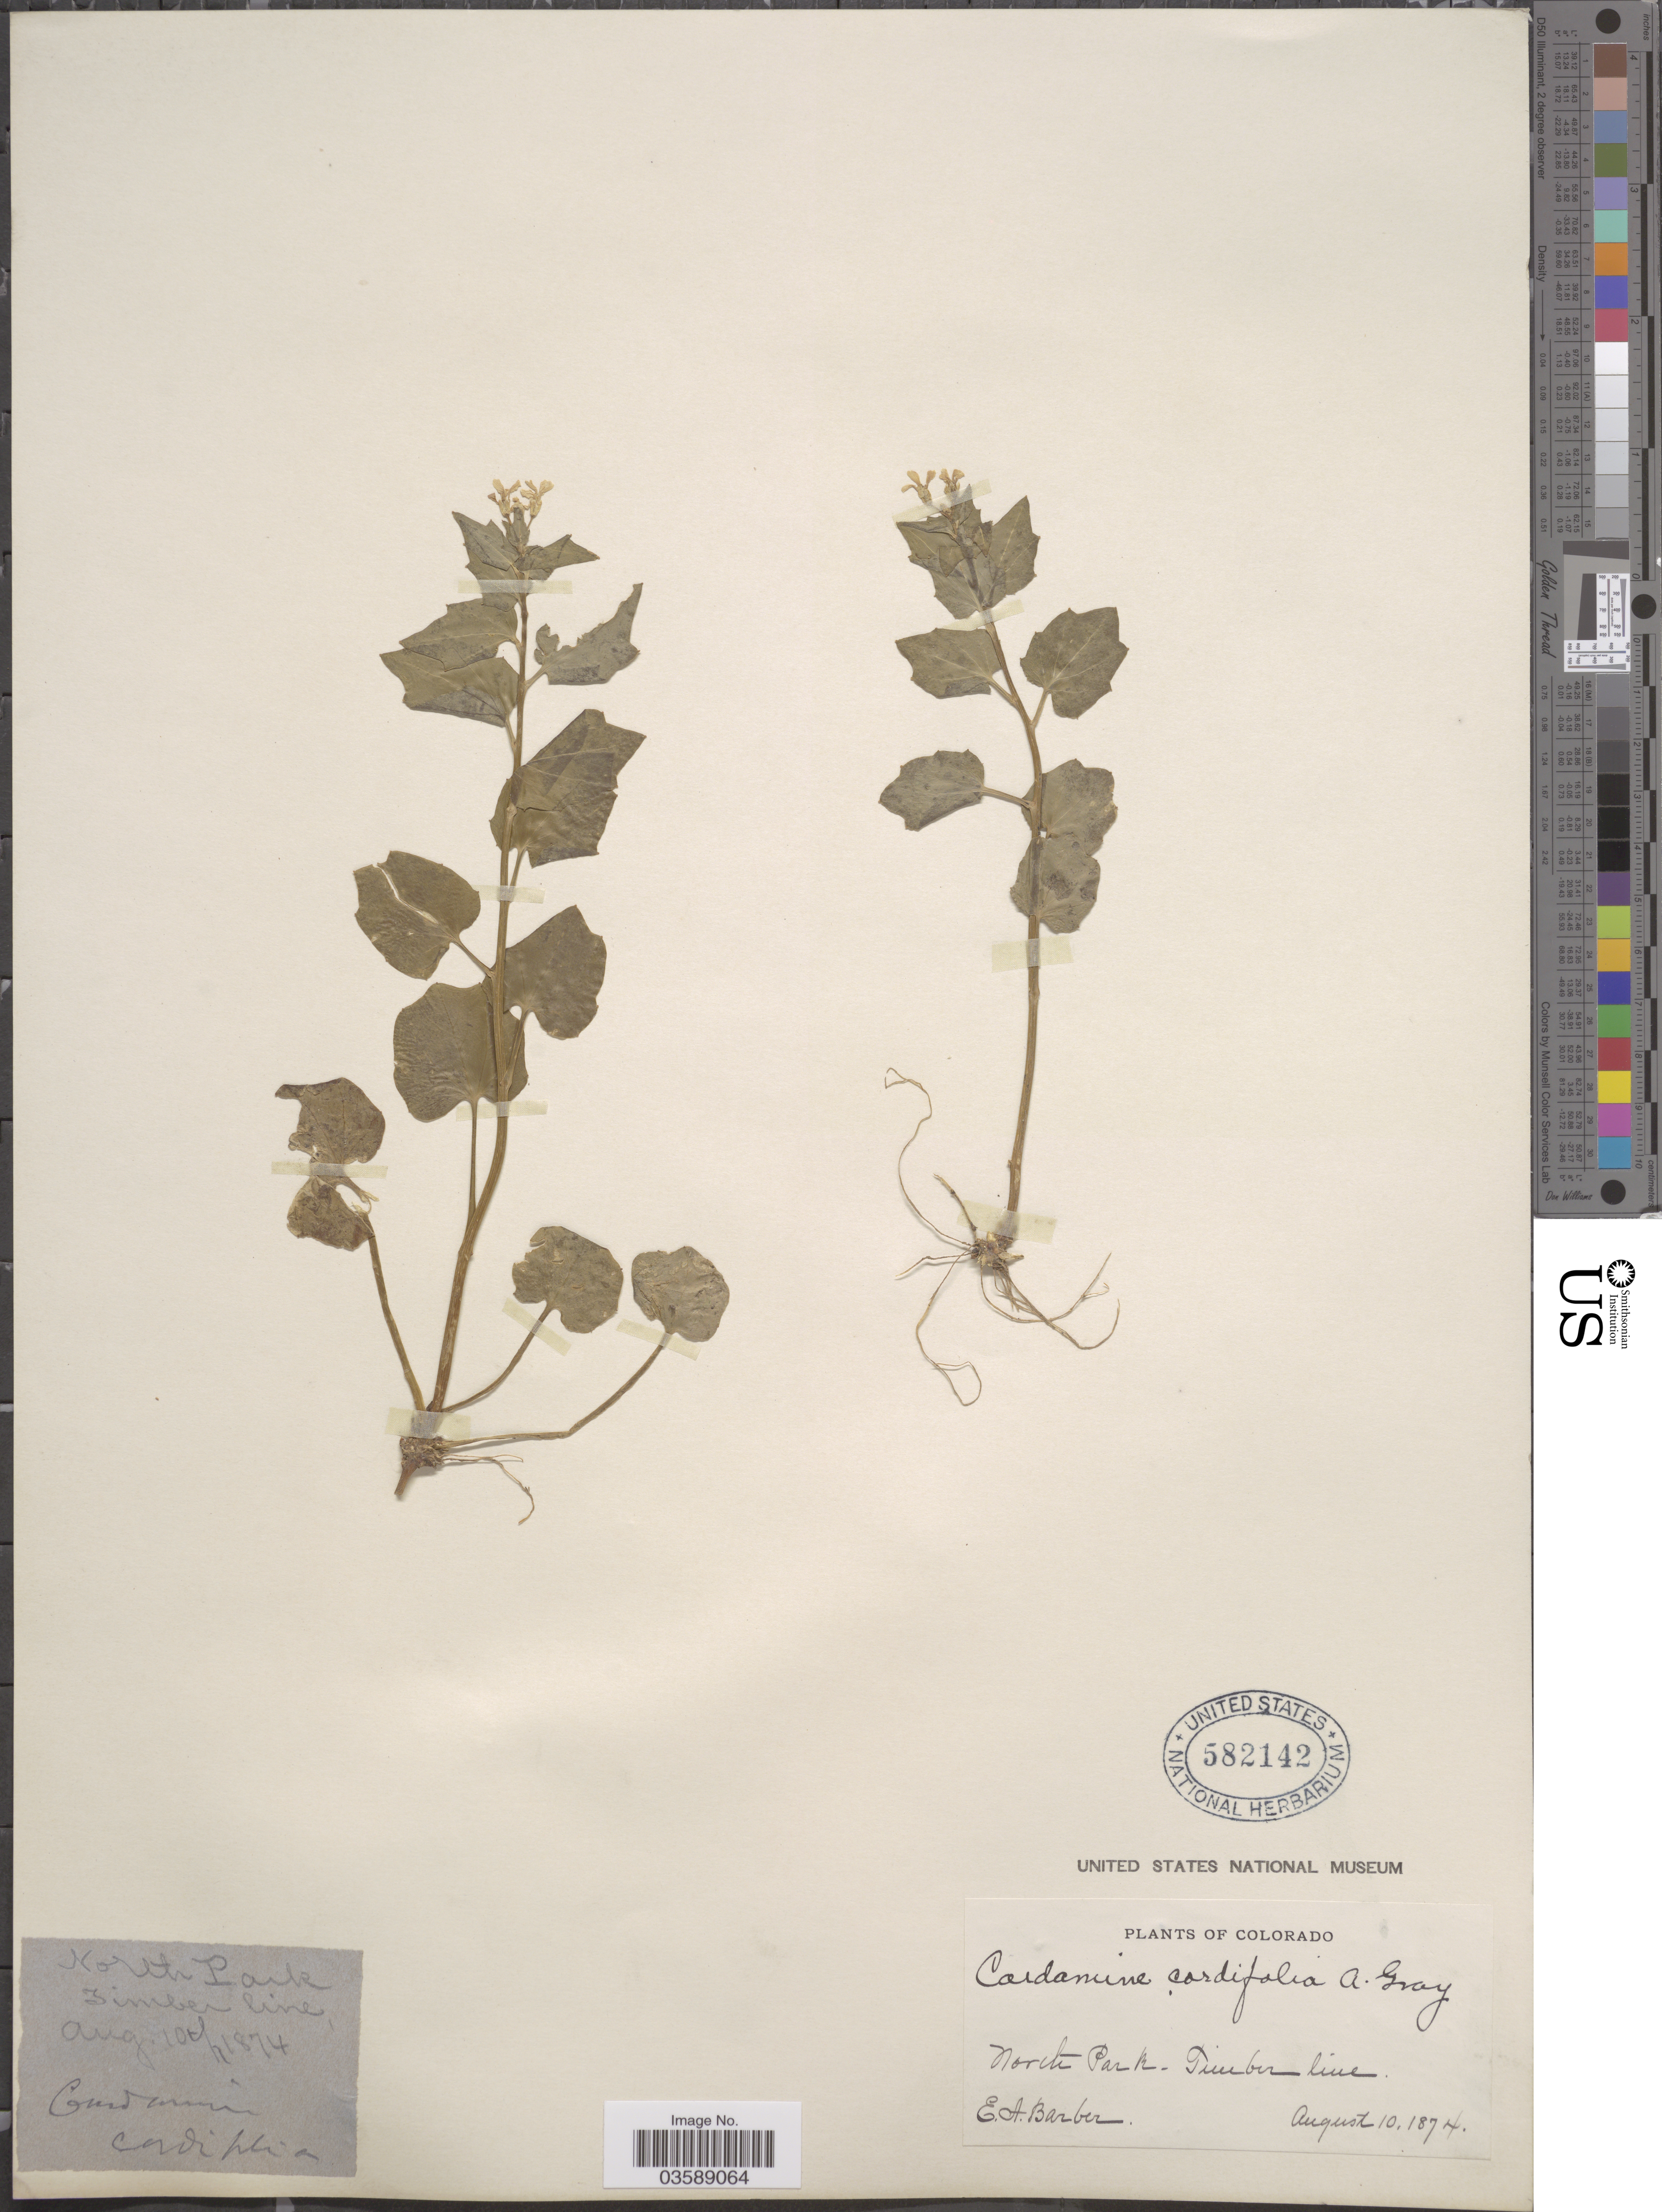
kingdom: Plantae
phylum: Tracheophyta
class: Magnoliopsida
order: Brassicales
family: Brassicaceae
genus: Cardamine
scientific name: Cardamine cordifolia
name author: A. Gray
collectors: E. Barber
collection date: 1874-08-10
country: United States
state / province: Colorado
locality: North Park. Timber line.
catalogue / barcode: US 582142